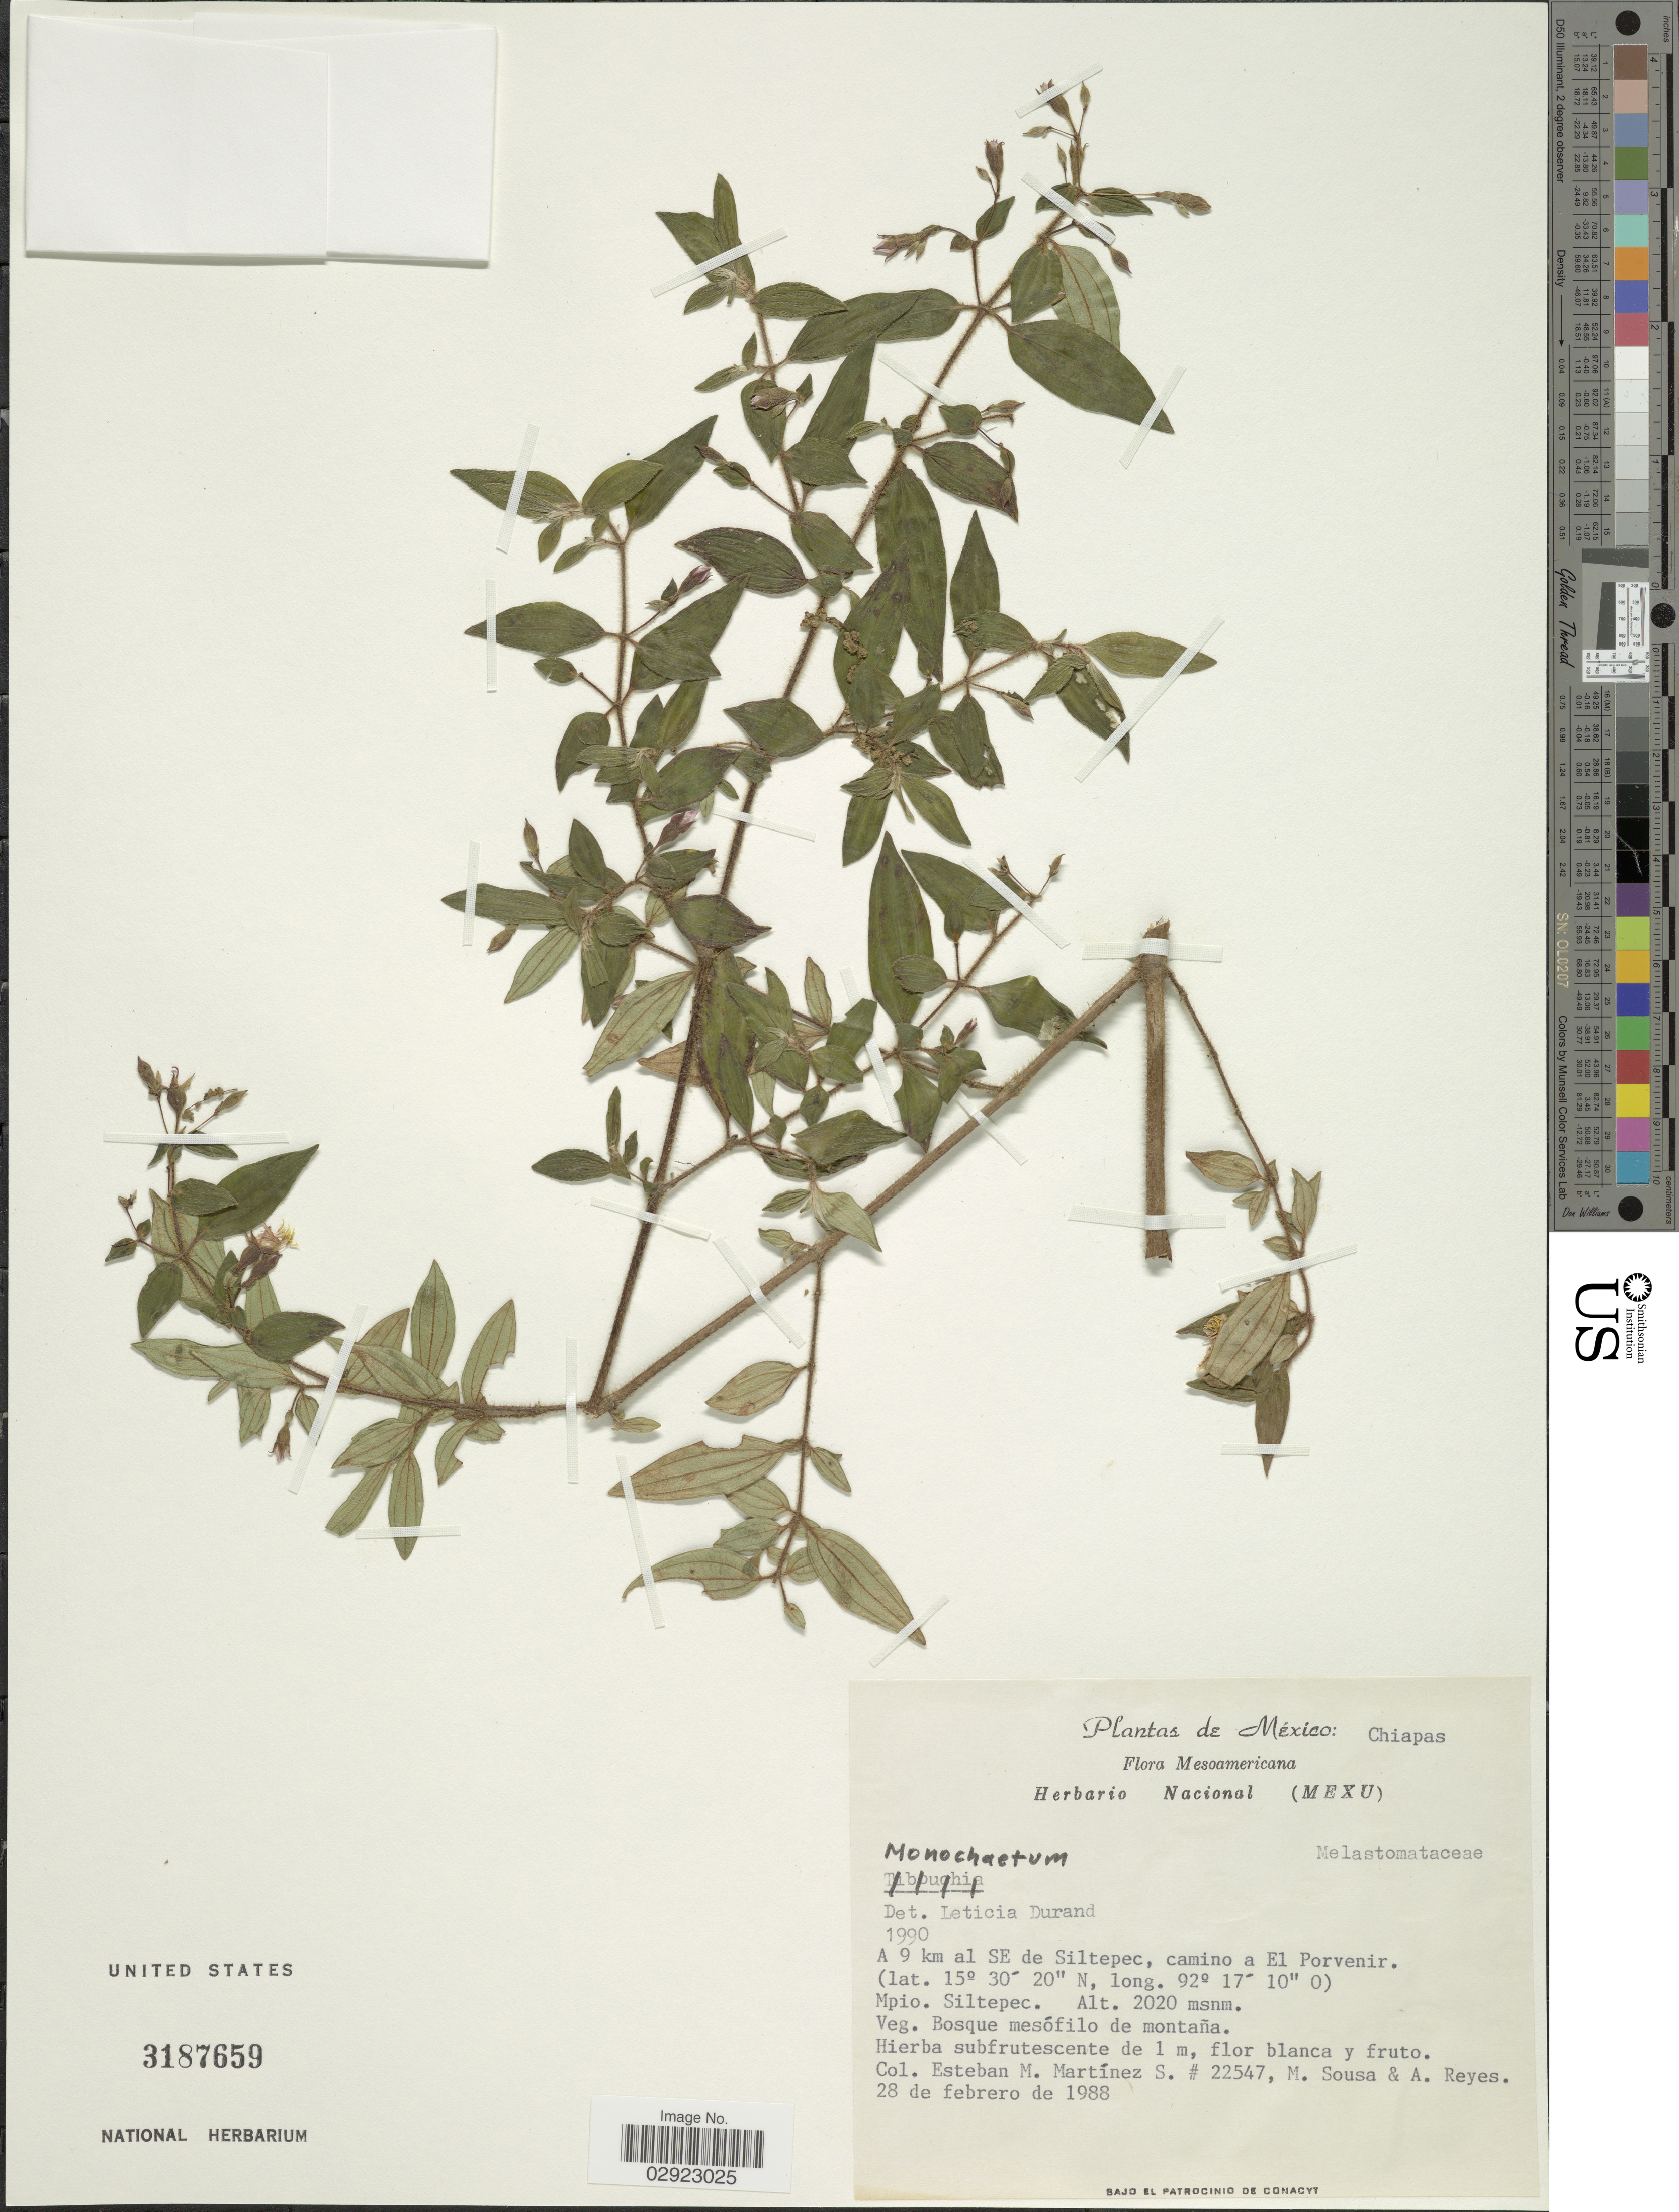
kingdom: Plantae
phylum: Tracheophyta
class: Magnoliopsida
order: Myrtales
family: Melastomataceae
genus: Monochaetum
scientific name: Monochaetum sp.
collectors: E. M. Martínez S., M. Sousa & A. Reyes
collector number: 22547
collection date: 1988-02-28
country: Mexico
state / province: Chiapas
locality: A 9 km al SE de Siltepec, camino a El Porvenir. Mpio. Siltepec.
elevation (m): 2020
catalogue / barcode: US 3187659